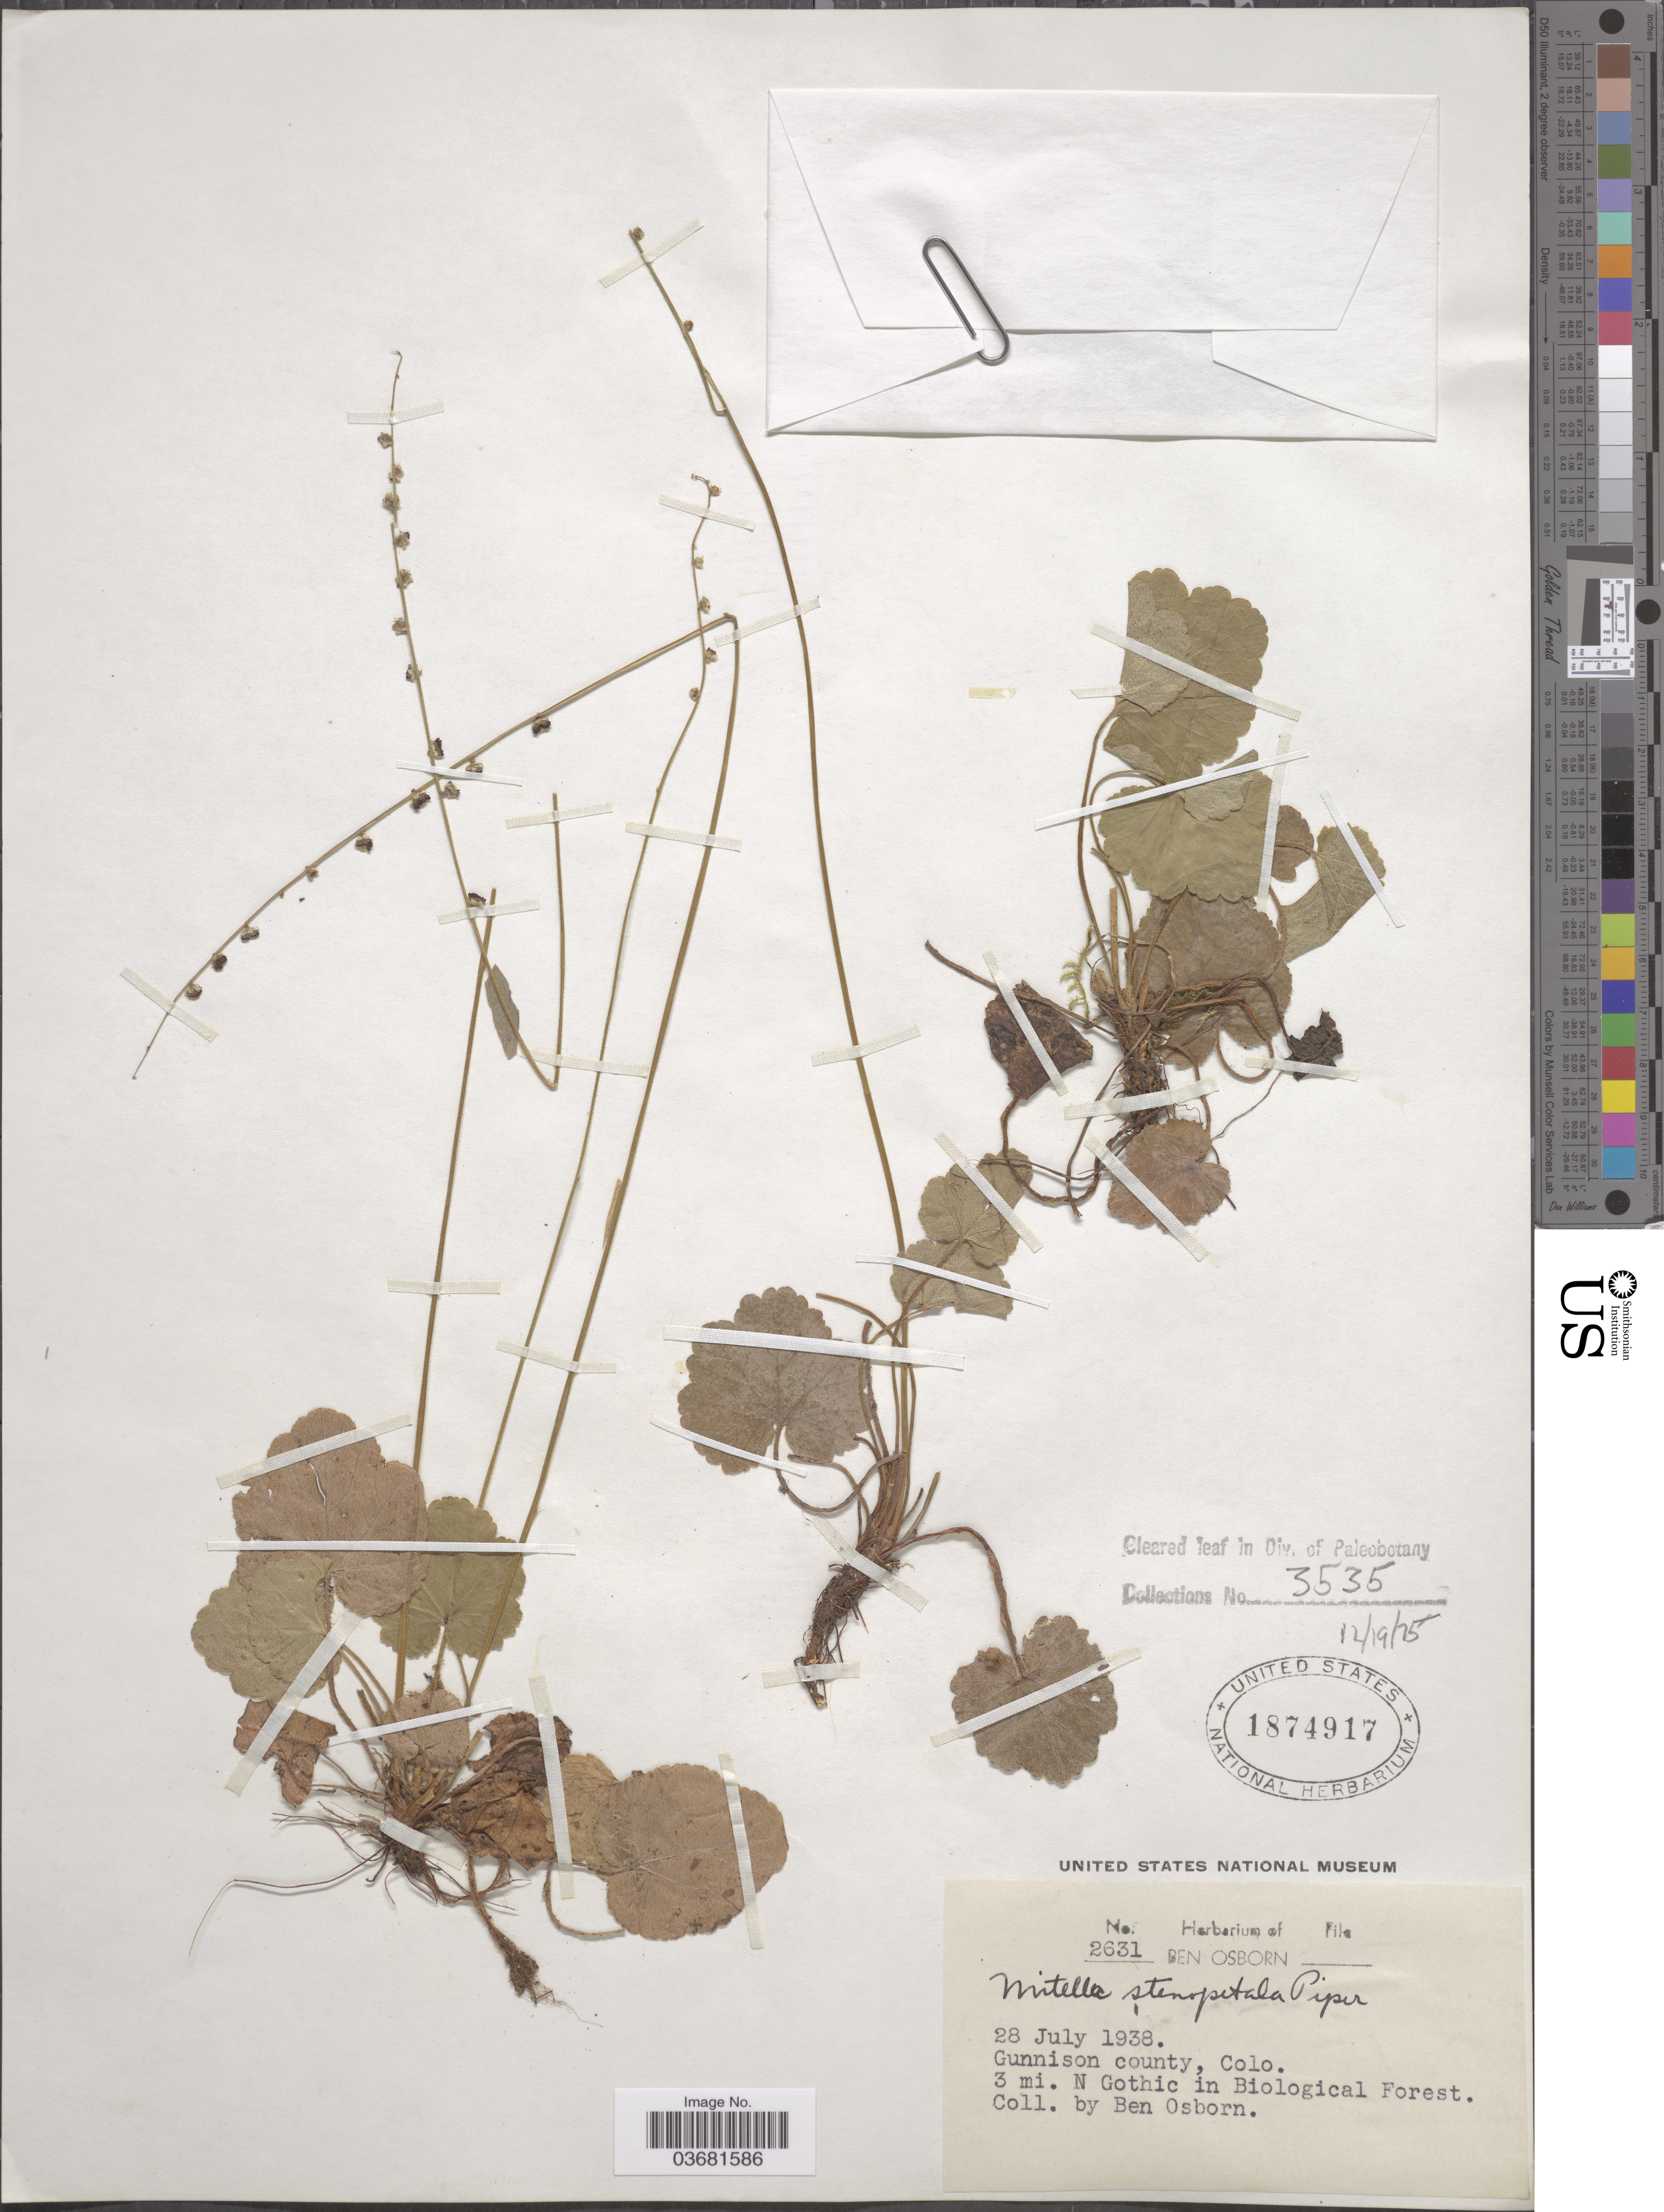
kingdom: Plantae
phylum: Tracheophyta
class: Magnoliopsida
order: Saxifragales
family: Saxifragaceae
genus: Mitella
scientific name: Mitella stenopetala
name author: Piper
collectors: B. Osborn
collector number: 2631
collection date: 1938-07-28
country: United States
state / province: Colorado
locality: Gunnison county. 3 mi. N Gothic in Biological Forest.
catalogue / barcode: US 1874917